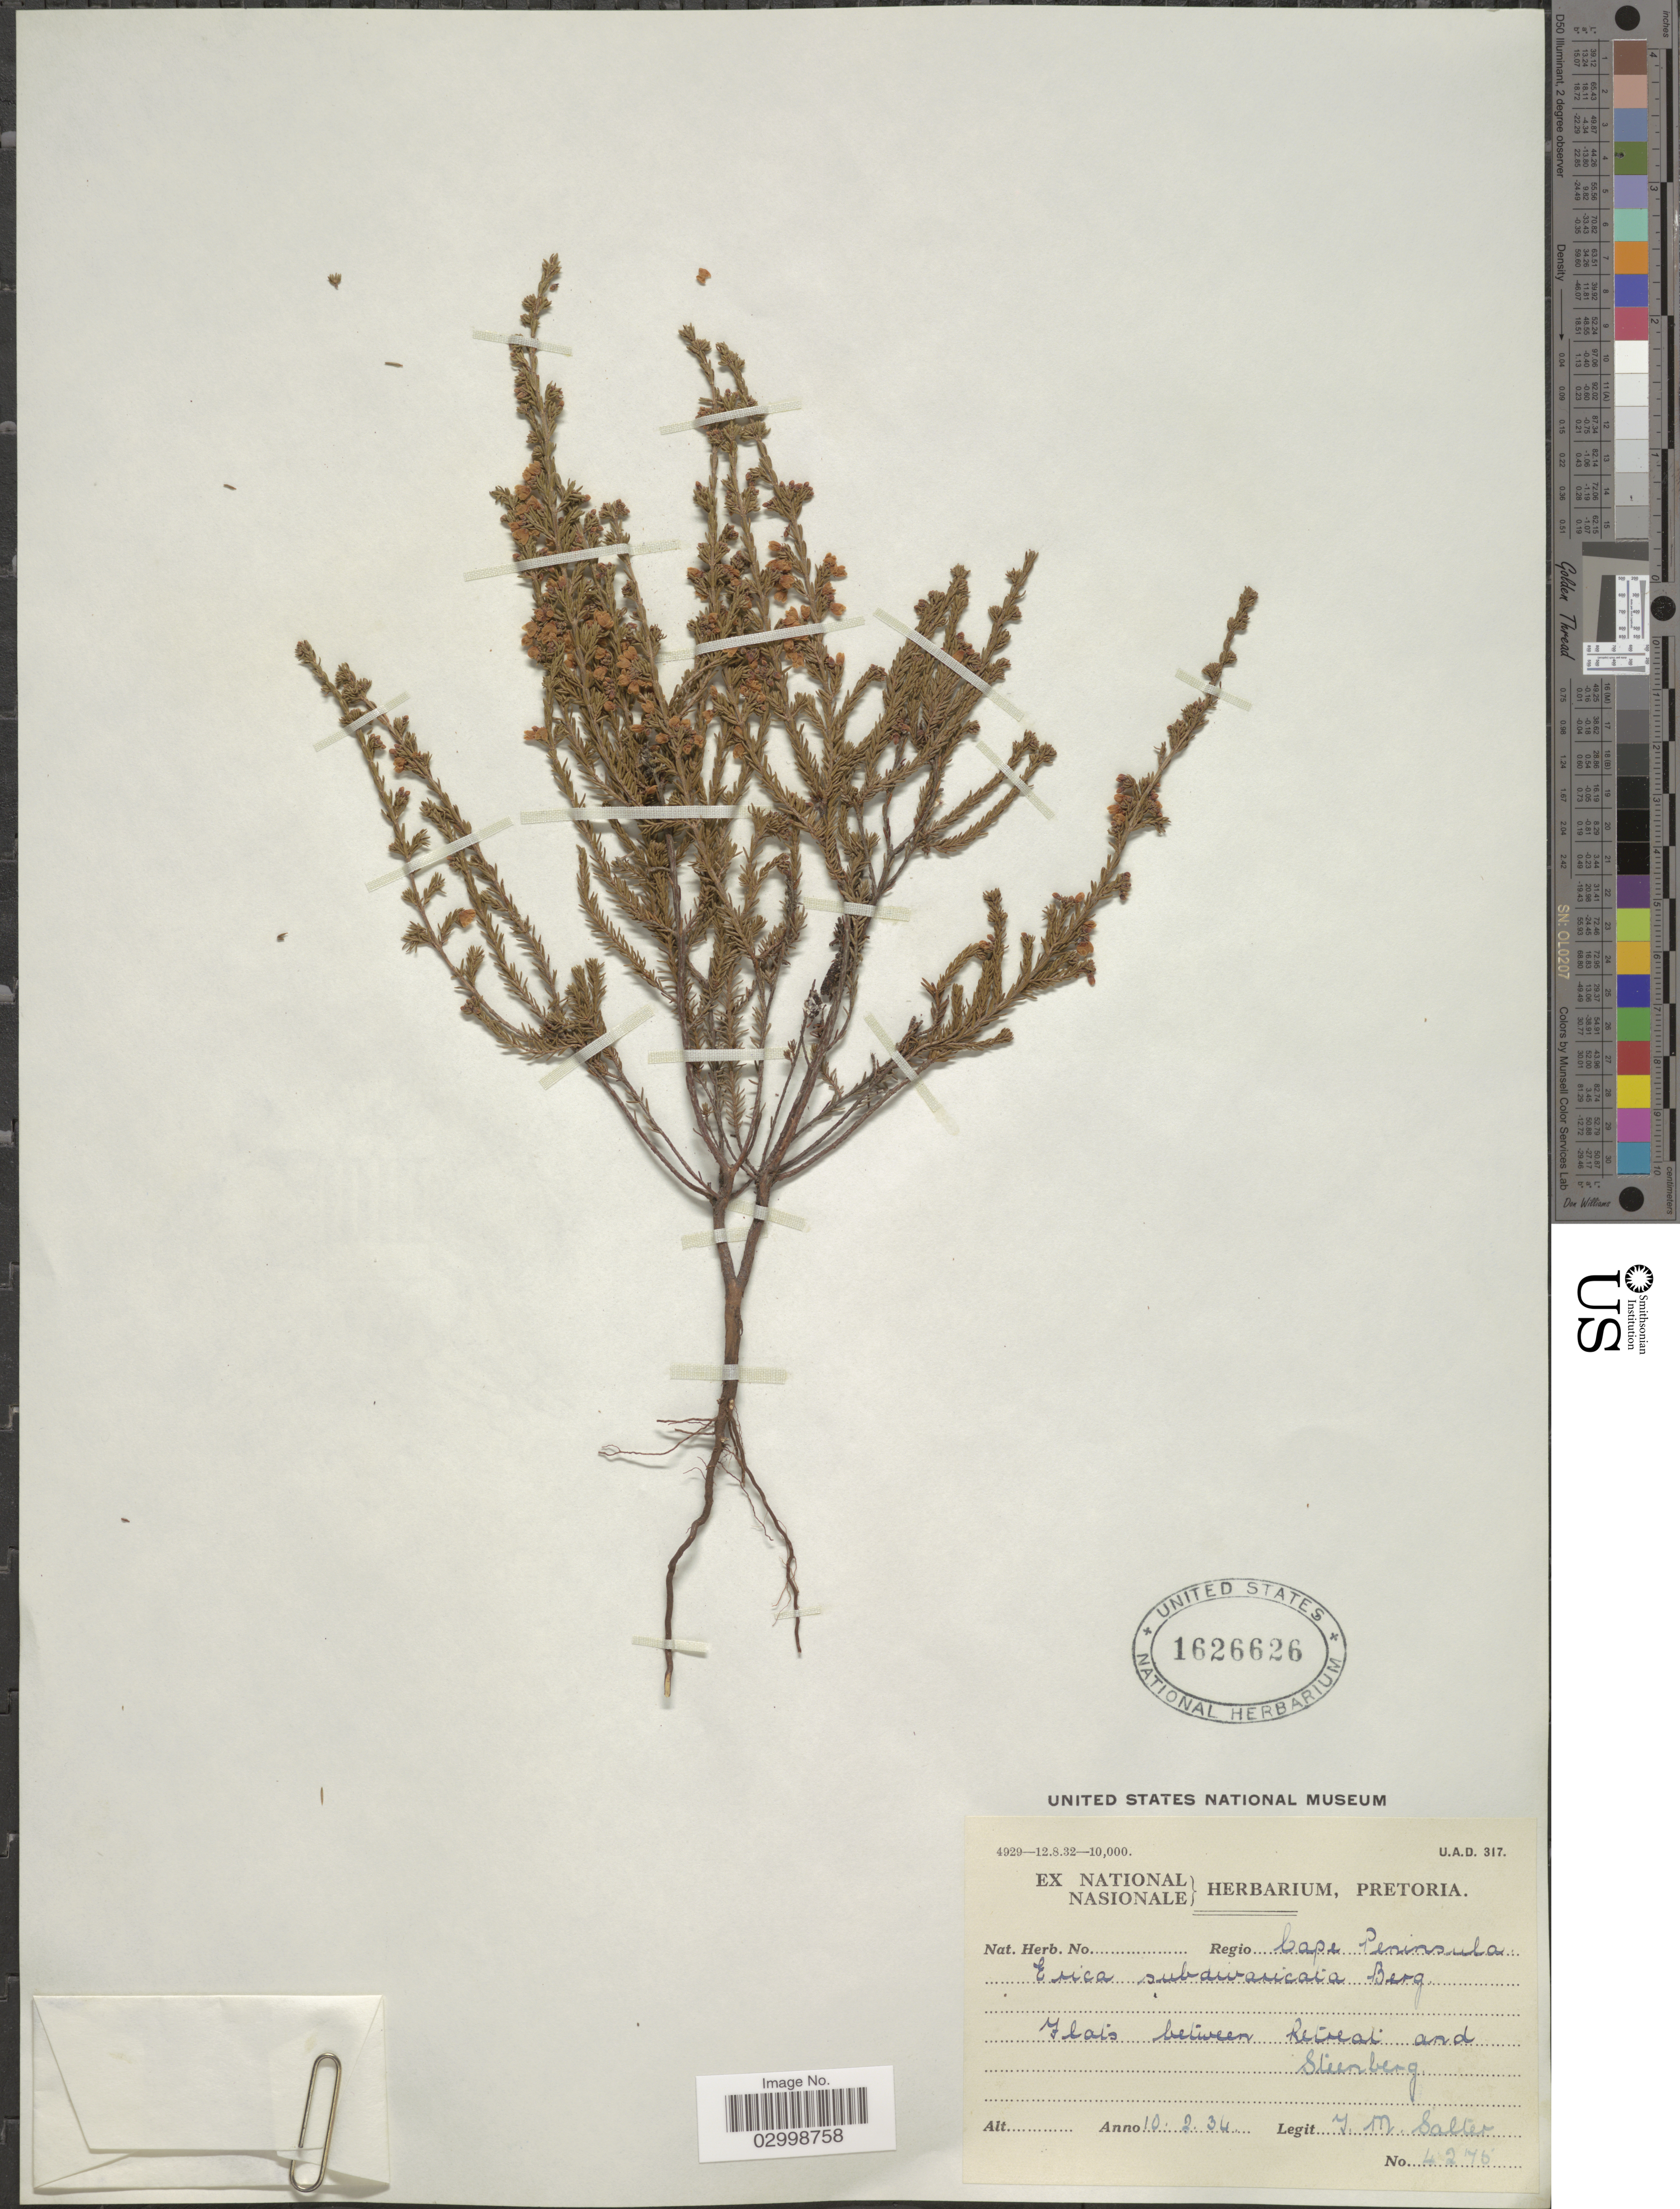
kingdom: Plantae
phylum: Tracheophyta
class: Magnoliopsida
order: Ericales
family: Ericaceae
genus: Erica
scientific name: Erica subdivaricata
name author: P.J. Bergius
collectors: T. Salter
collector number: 4276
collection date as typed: Transcribed d/m/y: 10/2/34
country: South Africa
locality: Regio Cape Peninsula. Flats between Retreat and Steenberg.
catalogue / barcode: US 1626626